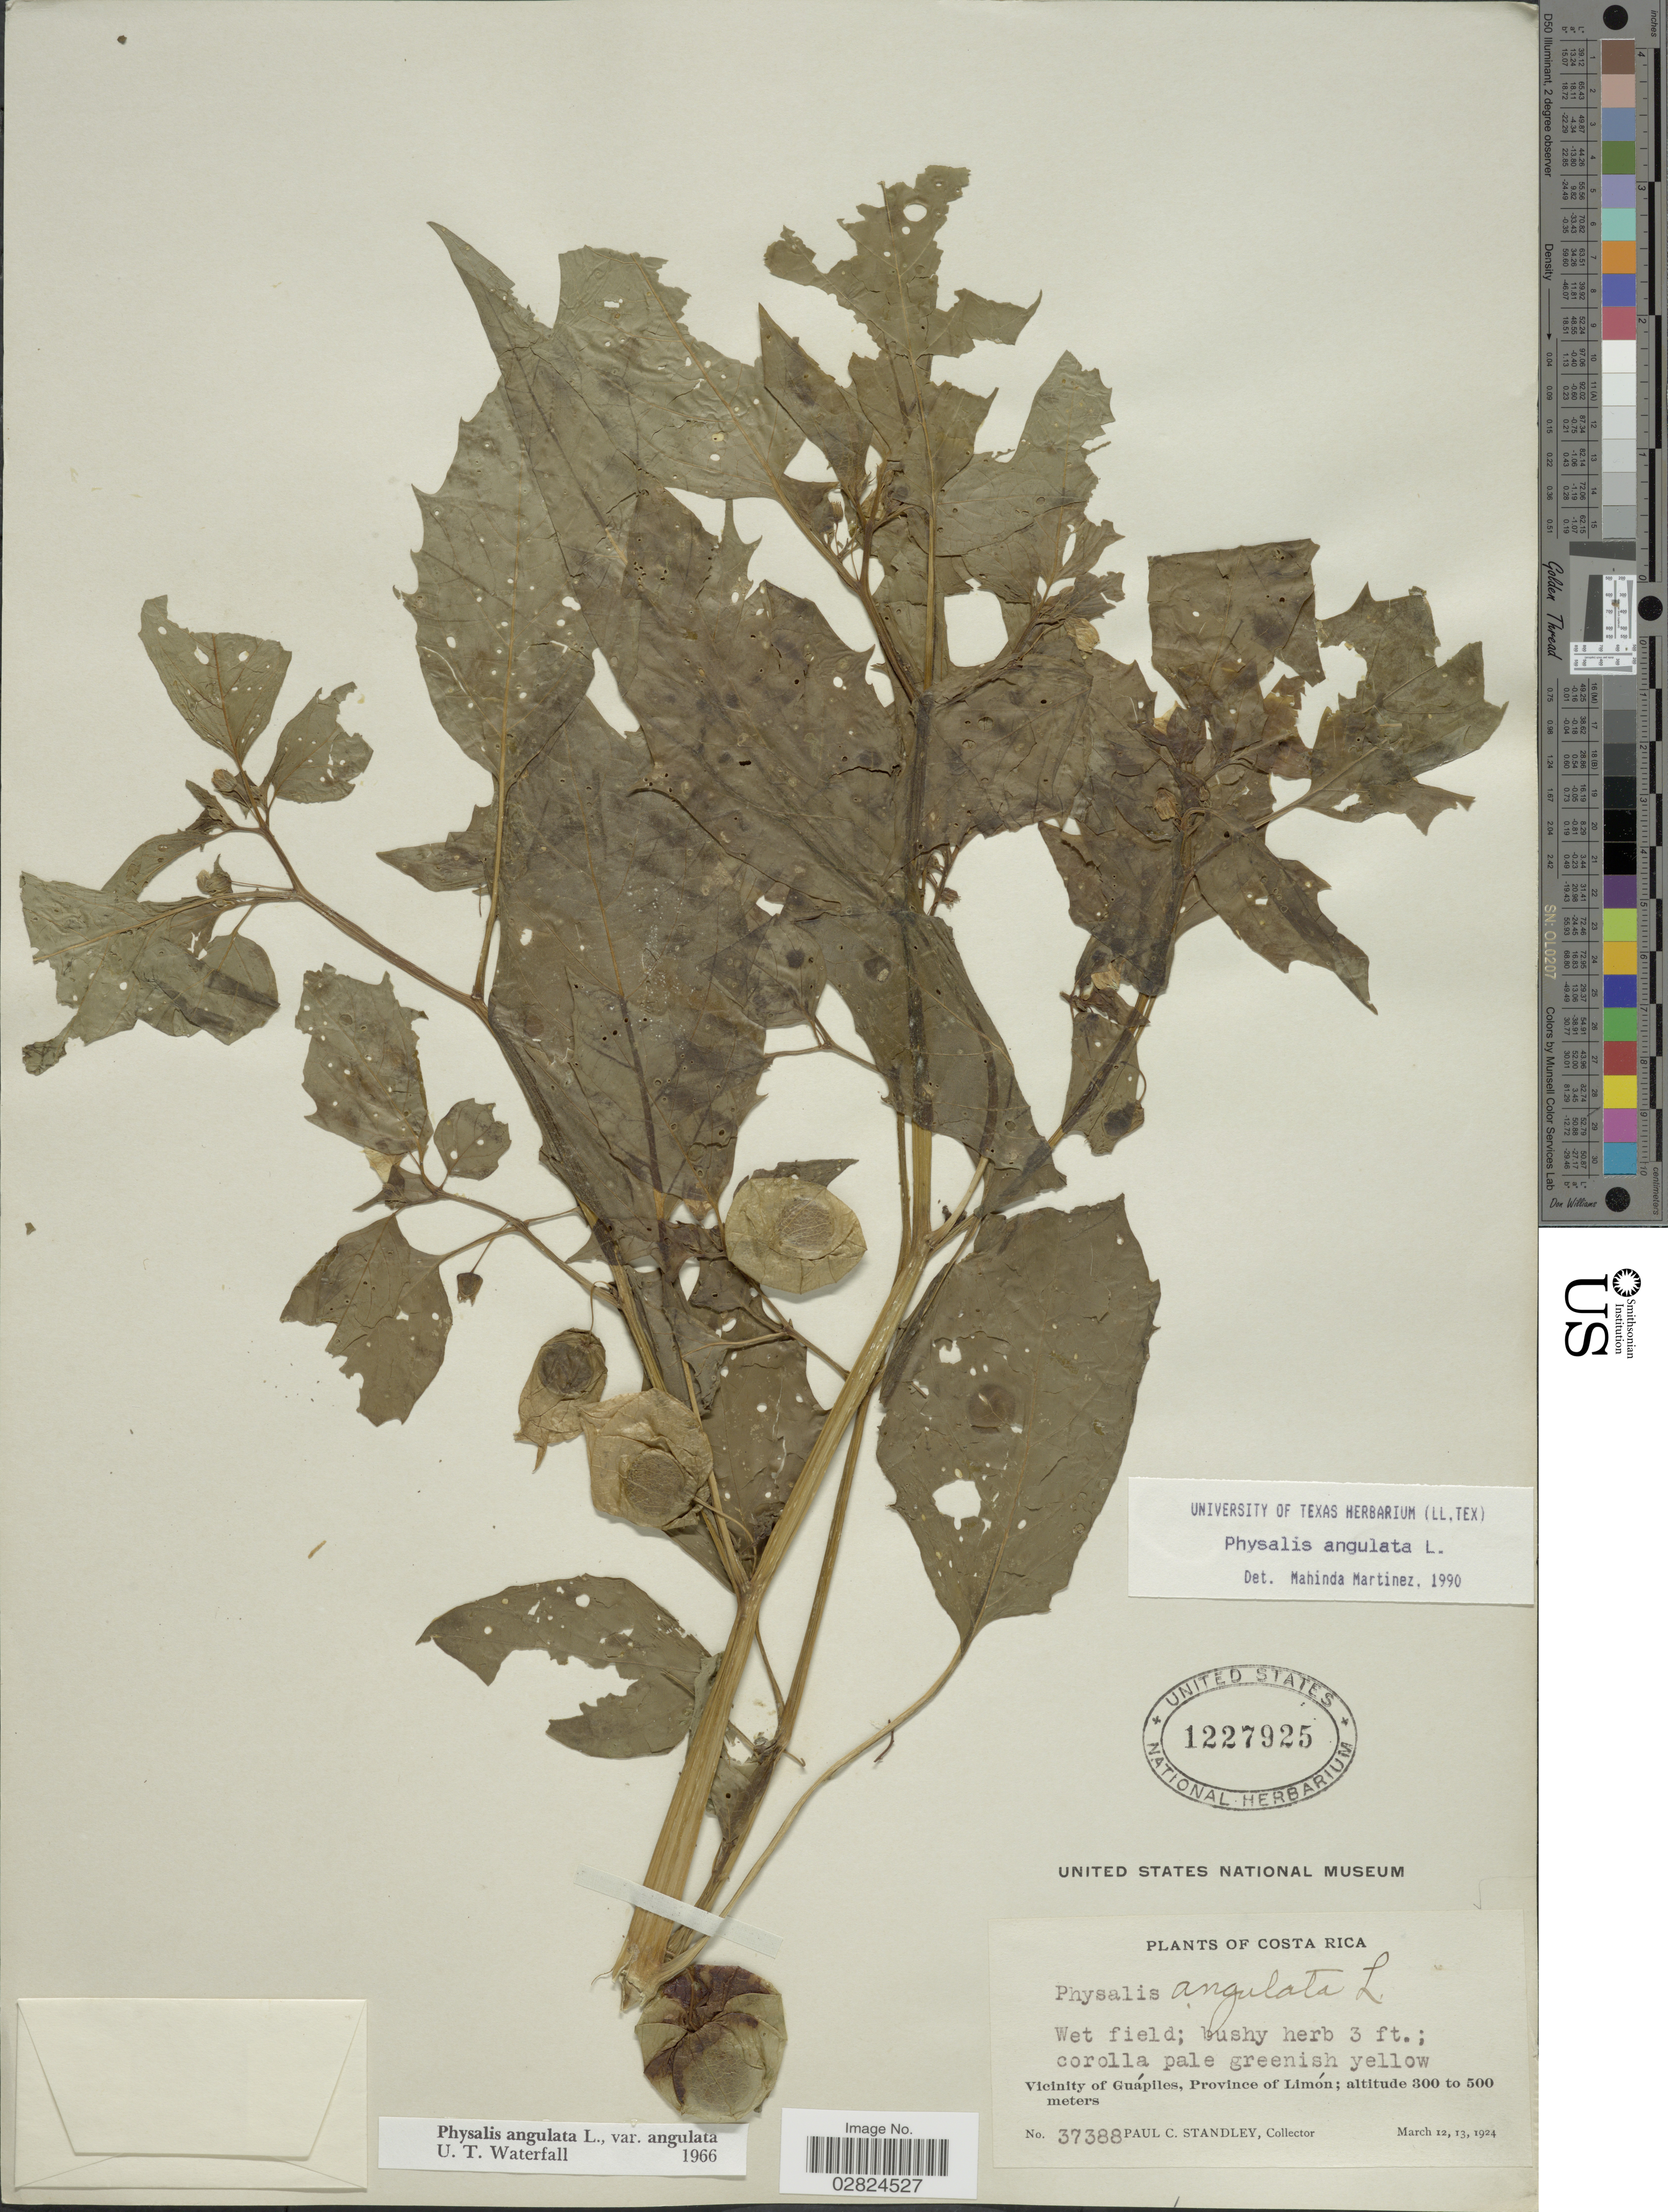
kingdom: Plantae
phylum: Tracheophyta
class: Magnoliopsida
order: Solanales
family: Solanaceae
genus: Physalis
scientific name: Physalis angulata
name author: L.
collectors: P. C. Standley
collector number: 37388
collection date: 1924-03-12/1924-03-13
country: Costa Rica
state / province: Limón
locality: Vicinity of Guápiles.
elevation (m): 300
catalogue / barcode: US 1227925